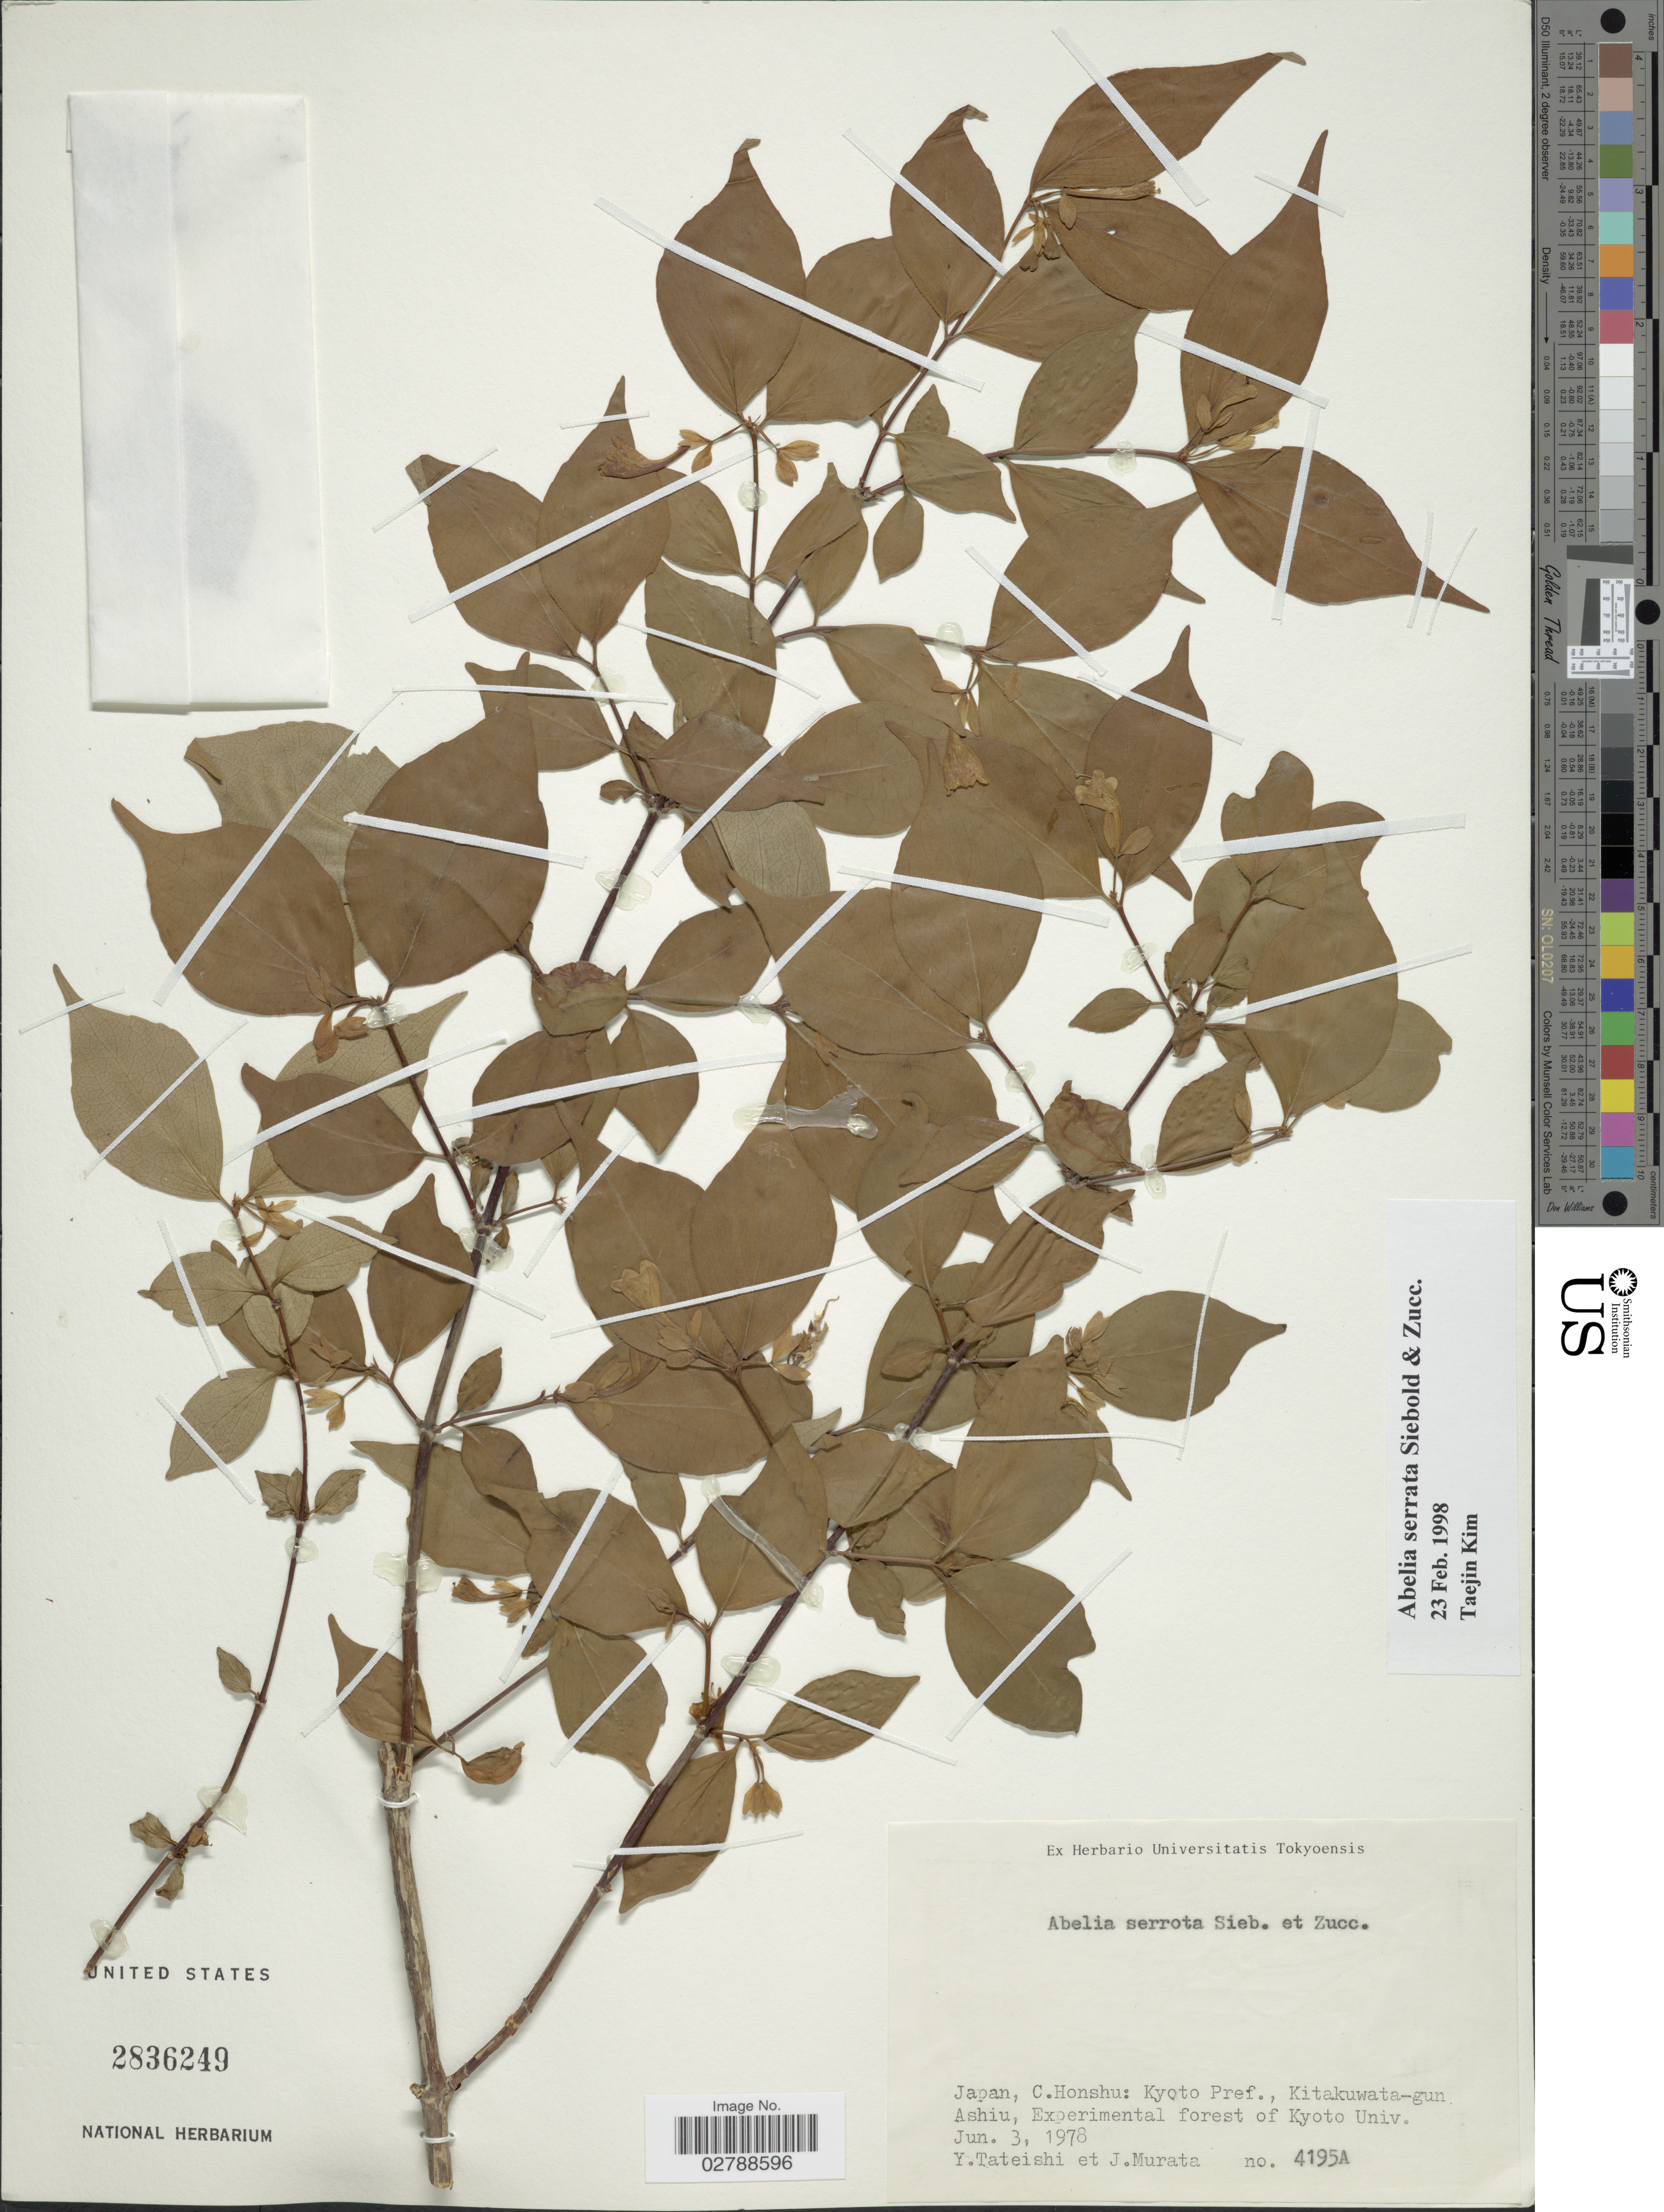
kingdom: Plantae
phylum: Tracheophyta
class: Magnoliopsida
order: Dipsacales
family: Caprifoliaceae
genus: Abelia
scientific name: Abelia serrata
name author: Siebold & Zucc.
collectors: Y. Tateishi & J. Murata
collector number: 4195A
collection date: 1978-06-03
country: Japan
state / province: Kyoto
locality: C. Honshu: Kyoto Pref., Kitakuwata-gun, Ashiu, Experimental forest of Kyoto Univ.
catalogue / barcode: US 2836249